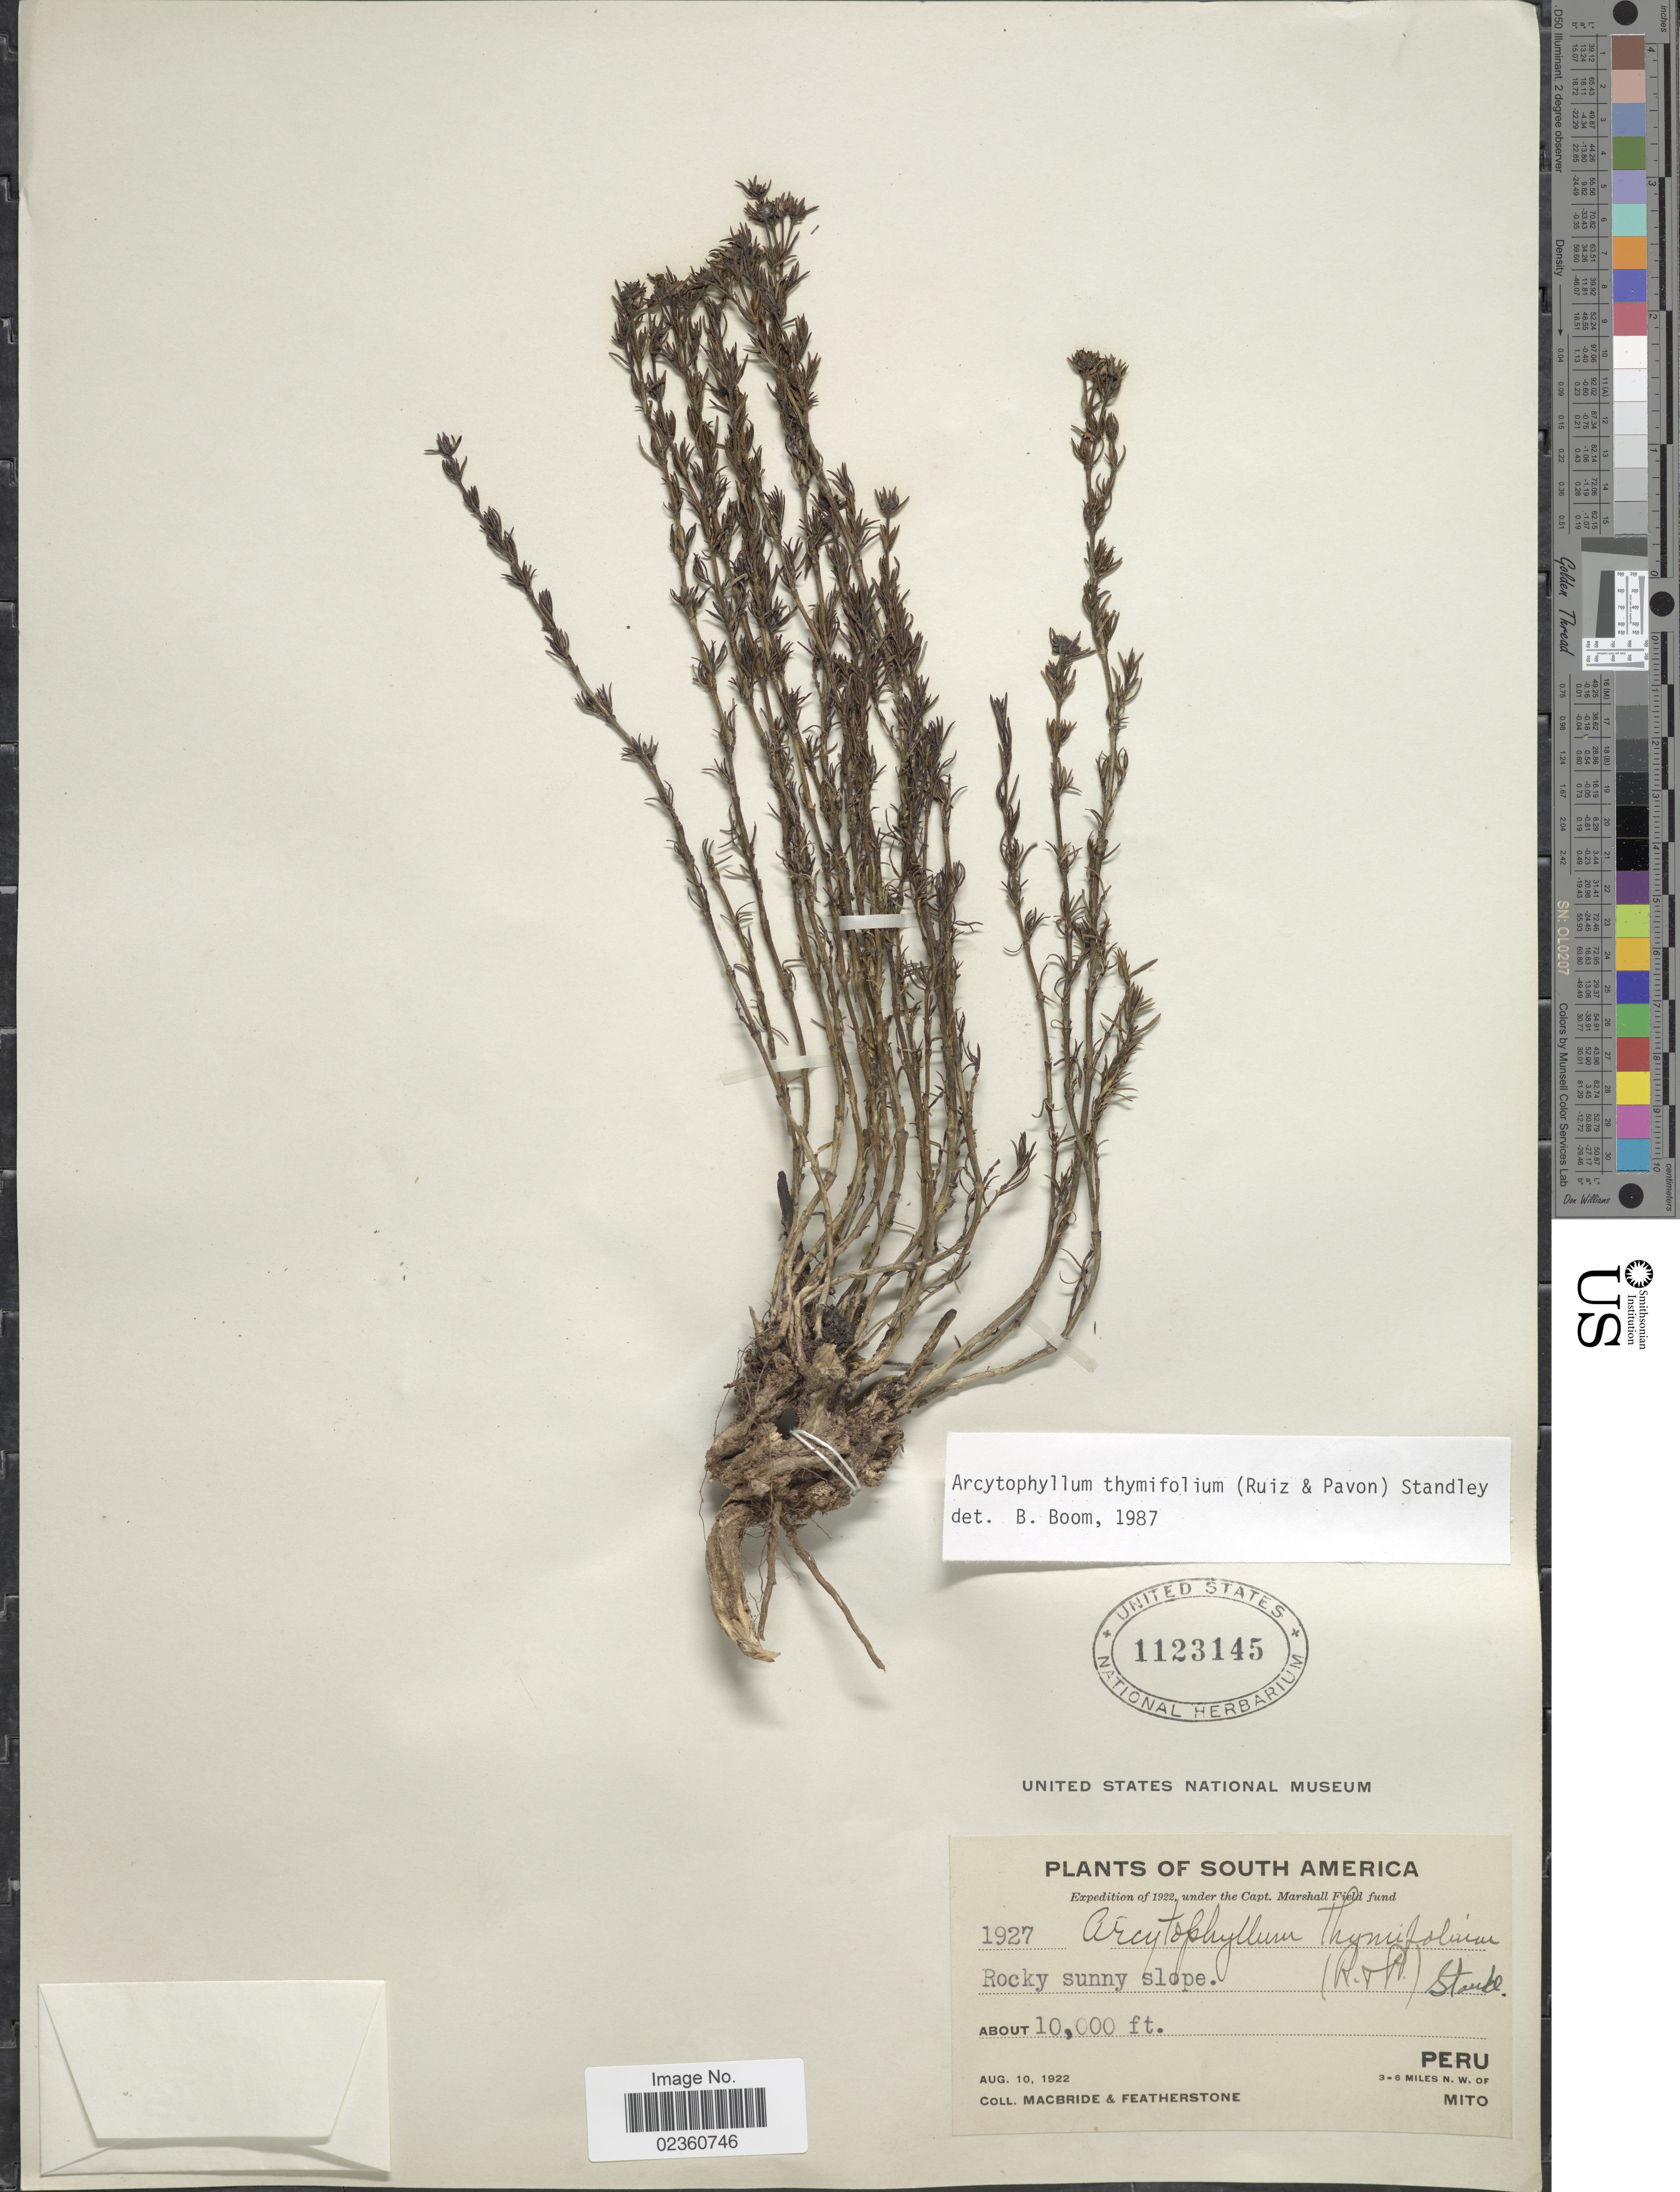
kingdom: Plantae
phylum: Tracheophyta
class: Magnoliopsida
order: Gentianales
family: Rubiaceae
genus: Arcytophyllum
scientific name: Arcytophyllum thymifolium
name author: (Ruiz & Pav.) Standl.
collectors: Macbride, -- & -. Featherstone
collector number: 1927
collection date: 1922-08-10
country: Peru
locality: Rocky sunny slope, 3-6 miles N.W. of Mito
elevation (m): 3048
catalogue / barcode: US 1123145